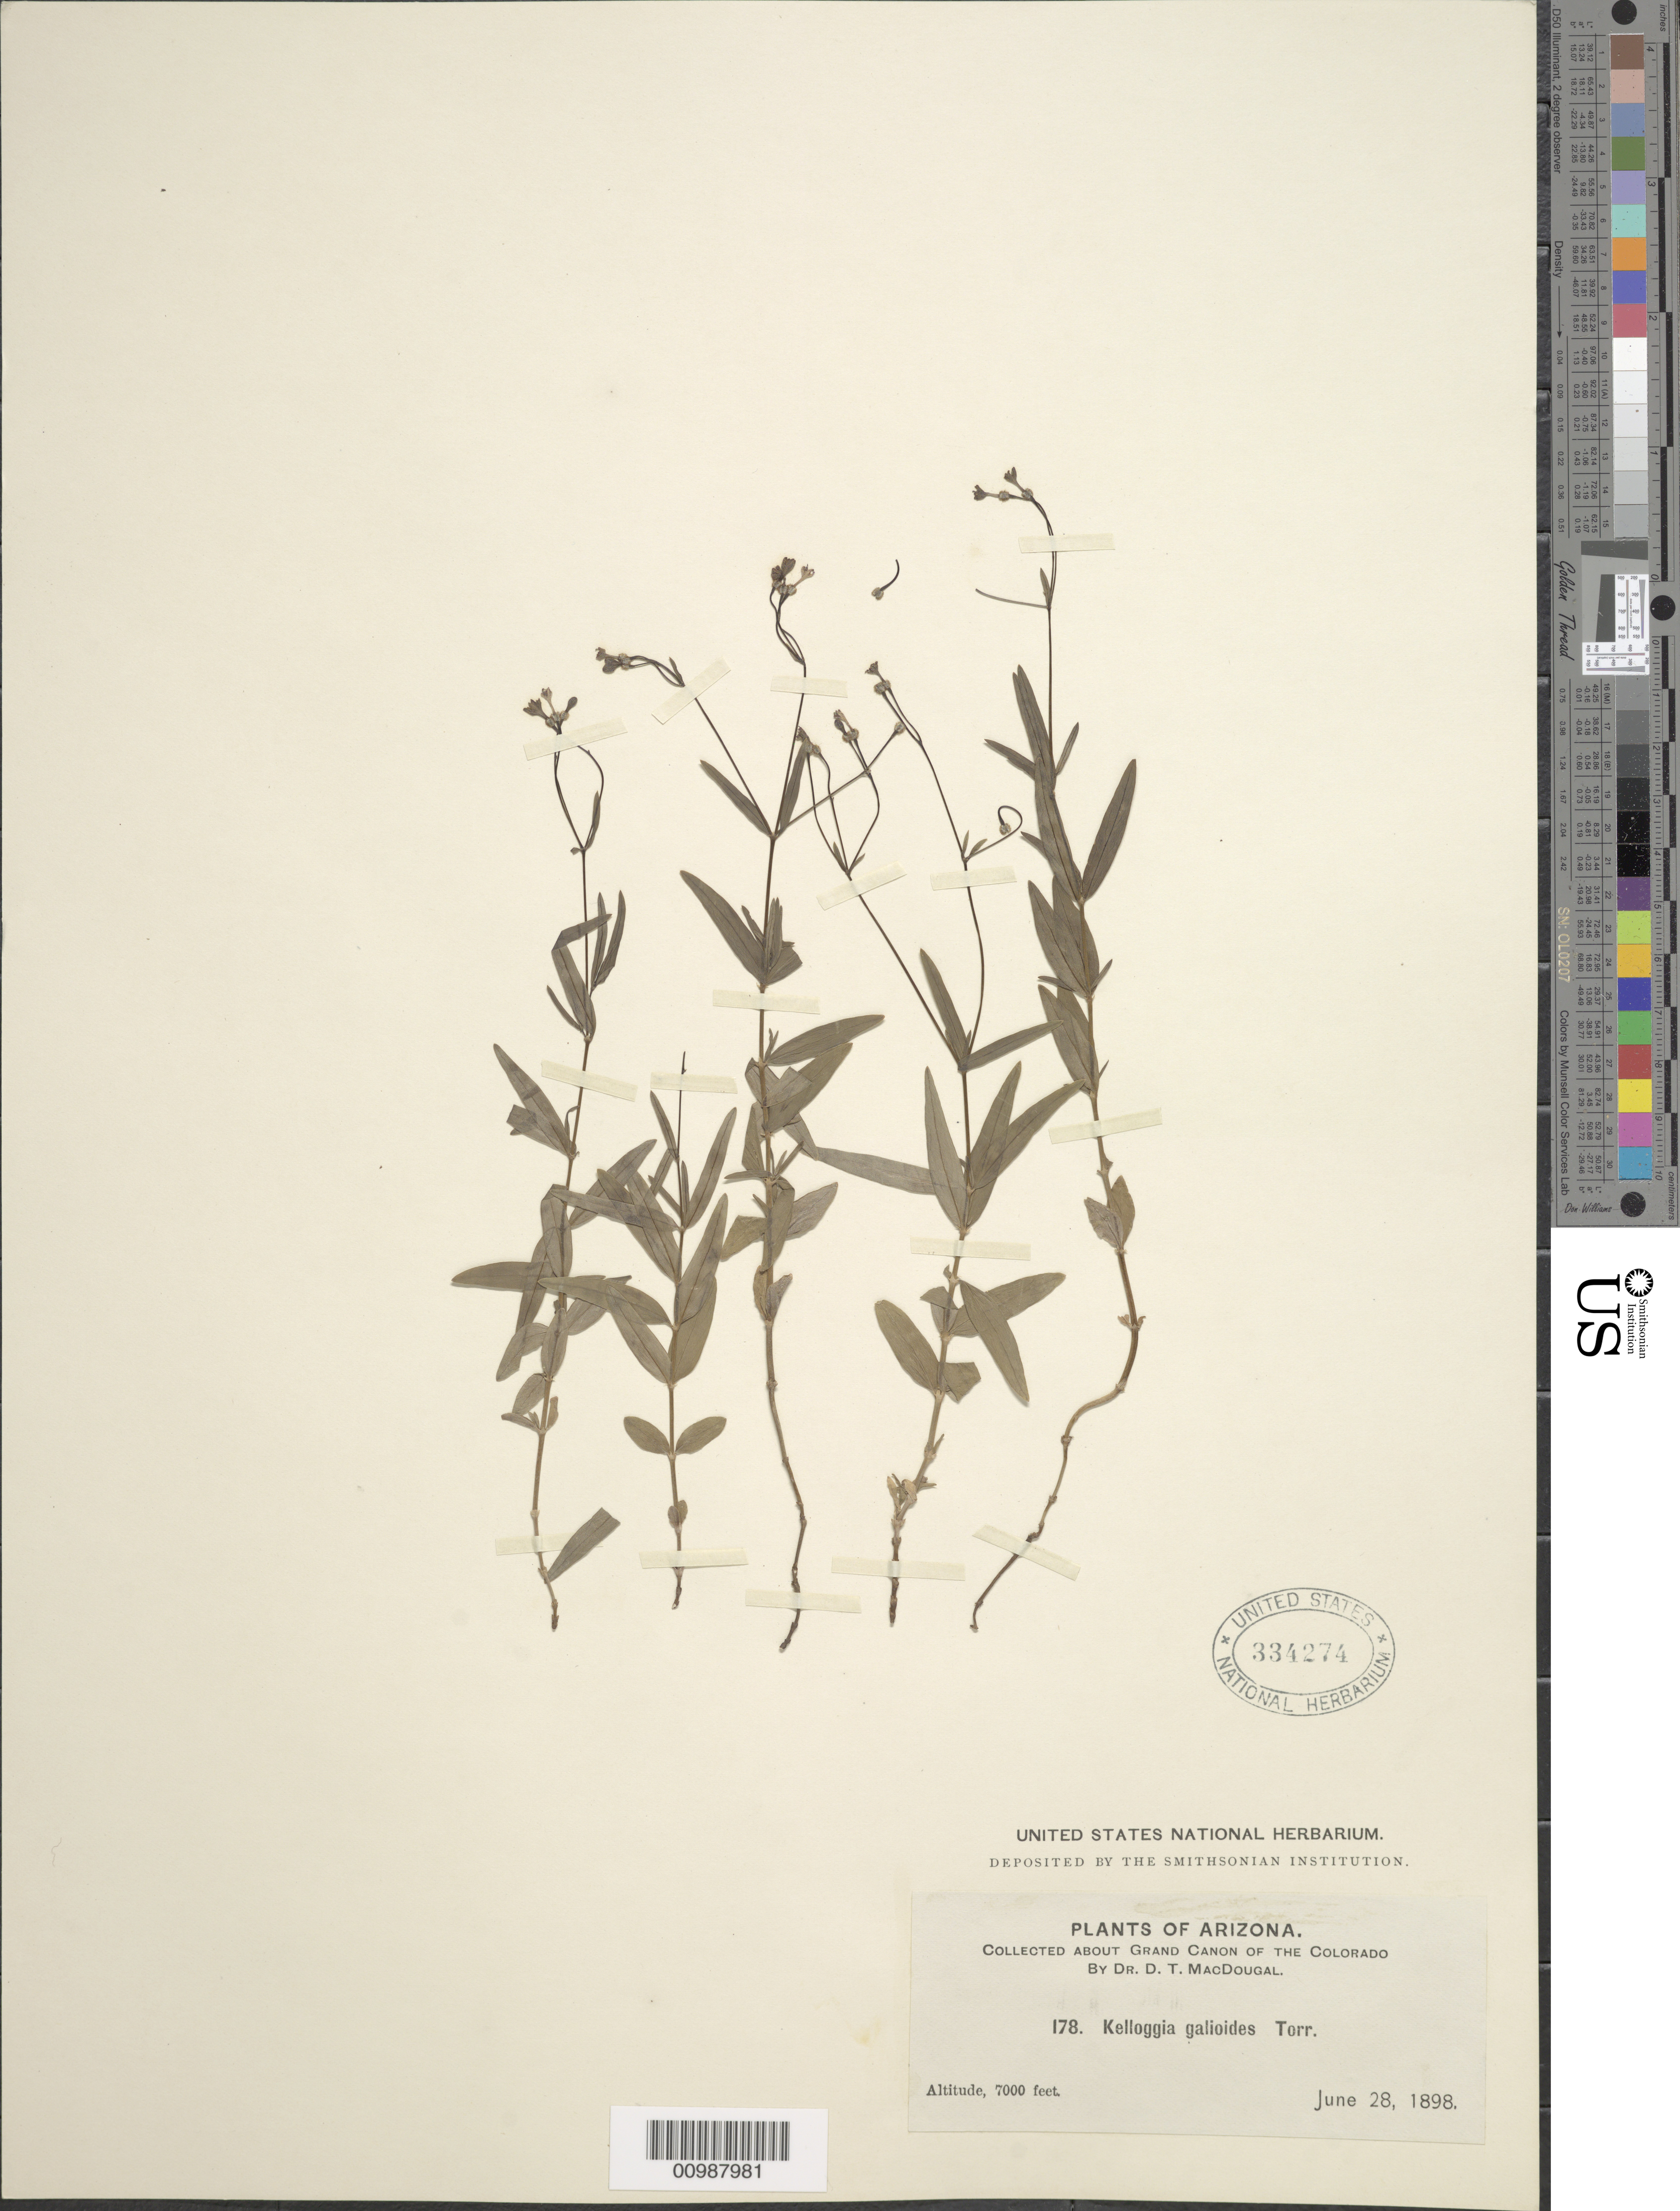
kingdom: Plantae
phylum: Tracheophyta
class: Magnoliopsida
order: Gentianales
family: Rubiaceae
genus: Kelloggia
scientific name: Kelloggia galioides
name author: Torr. in Wilkes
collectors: D. T. MacDougal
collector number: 178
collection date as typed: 28 Jun 1898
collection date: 1898-06-28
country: United States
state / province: Arizona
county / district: Coconino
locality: Grand Canyon of the Colorado.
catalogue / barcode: US 334274